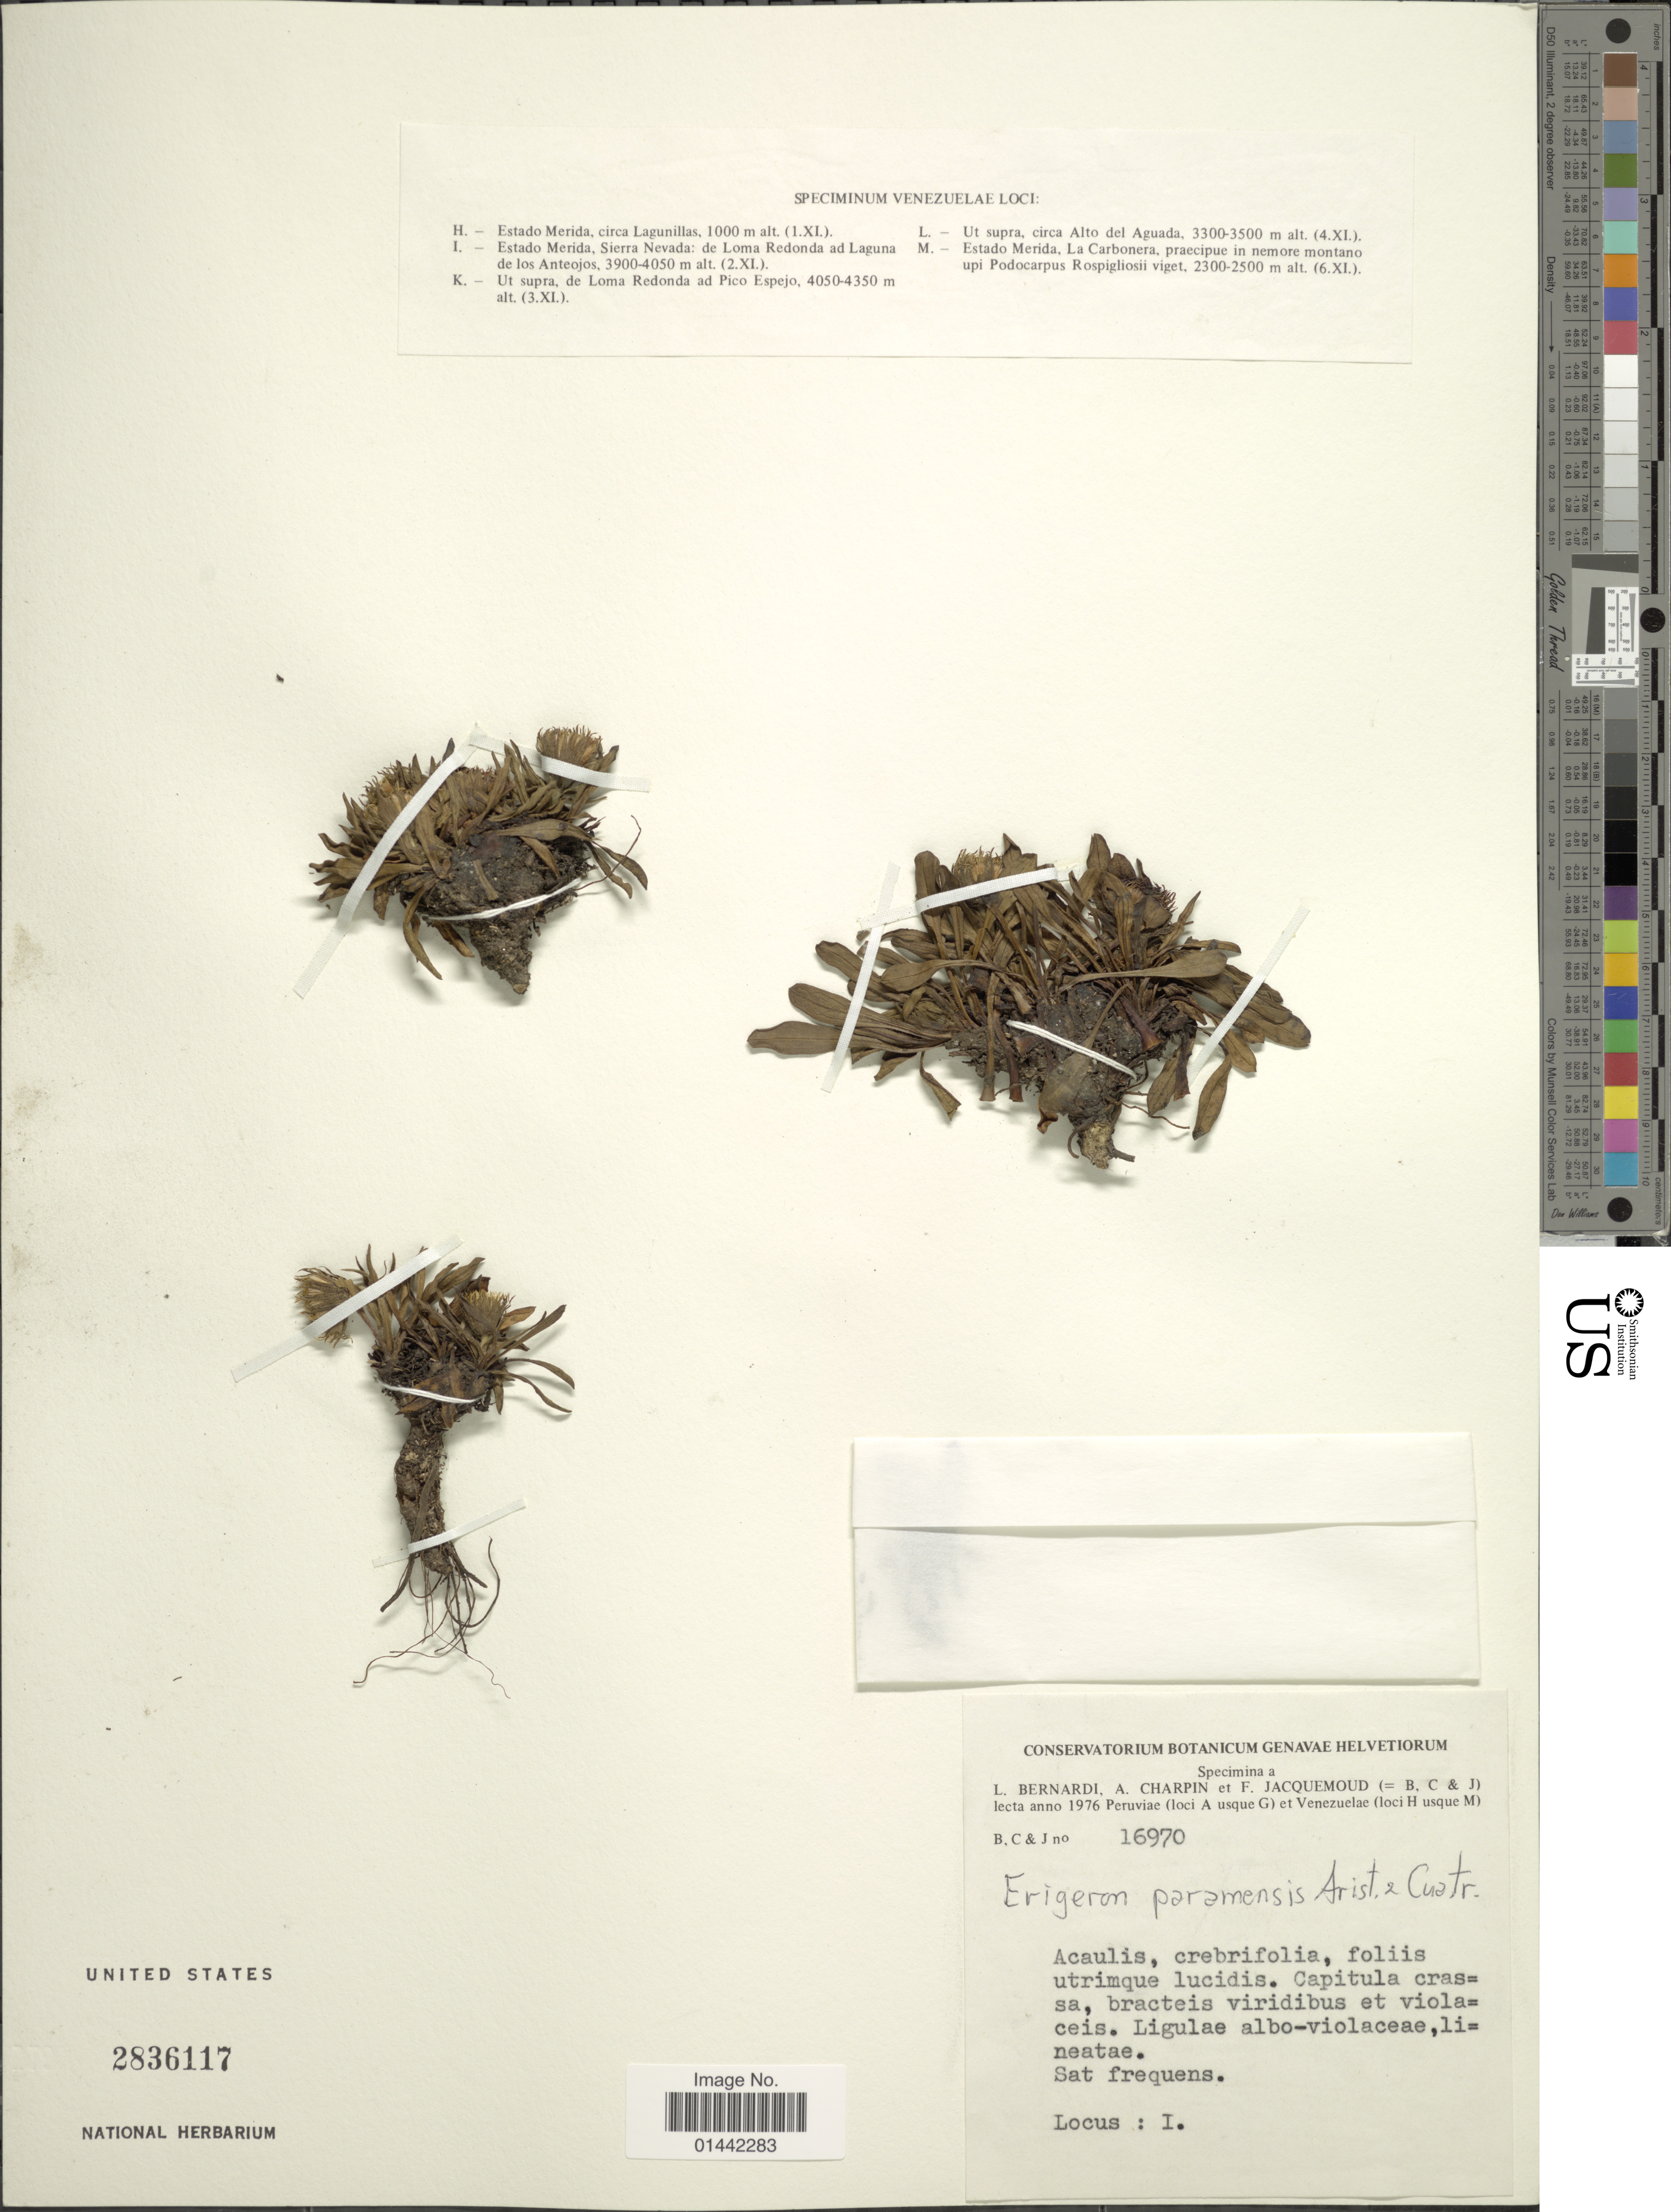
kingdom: Plantae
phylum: Tracheophyta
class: Magnoliopsida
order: Asterales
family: Asteraceae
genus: Erigeron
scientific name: Erigeron paramensis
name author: Aristeg. & Cuatrec.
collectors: L. Bernardi, A. Charpin & F. Jacquemoud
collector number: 16970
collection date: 1976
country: Venezuela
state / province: Mérida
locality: Sierra Nevada: de Loma Redonda ad Laguna de los Anteojos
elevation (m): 3900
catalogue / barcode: US 2836117